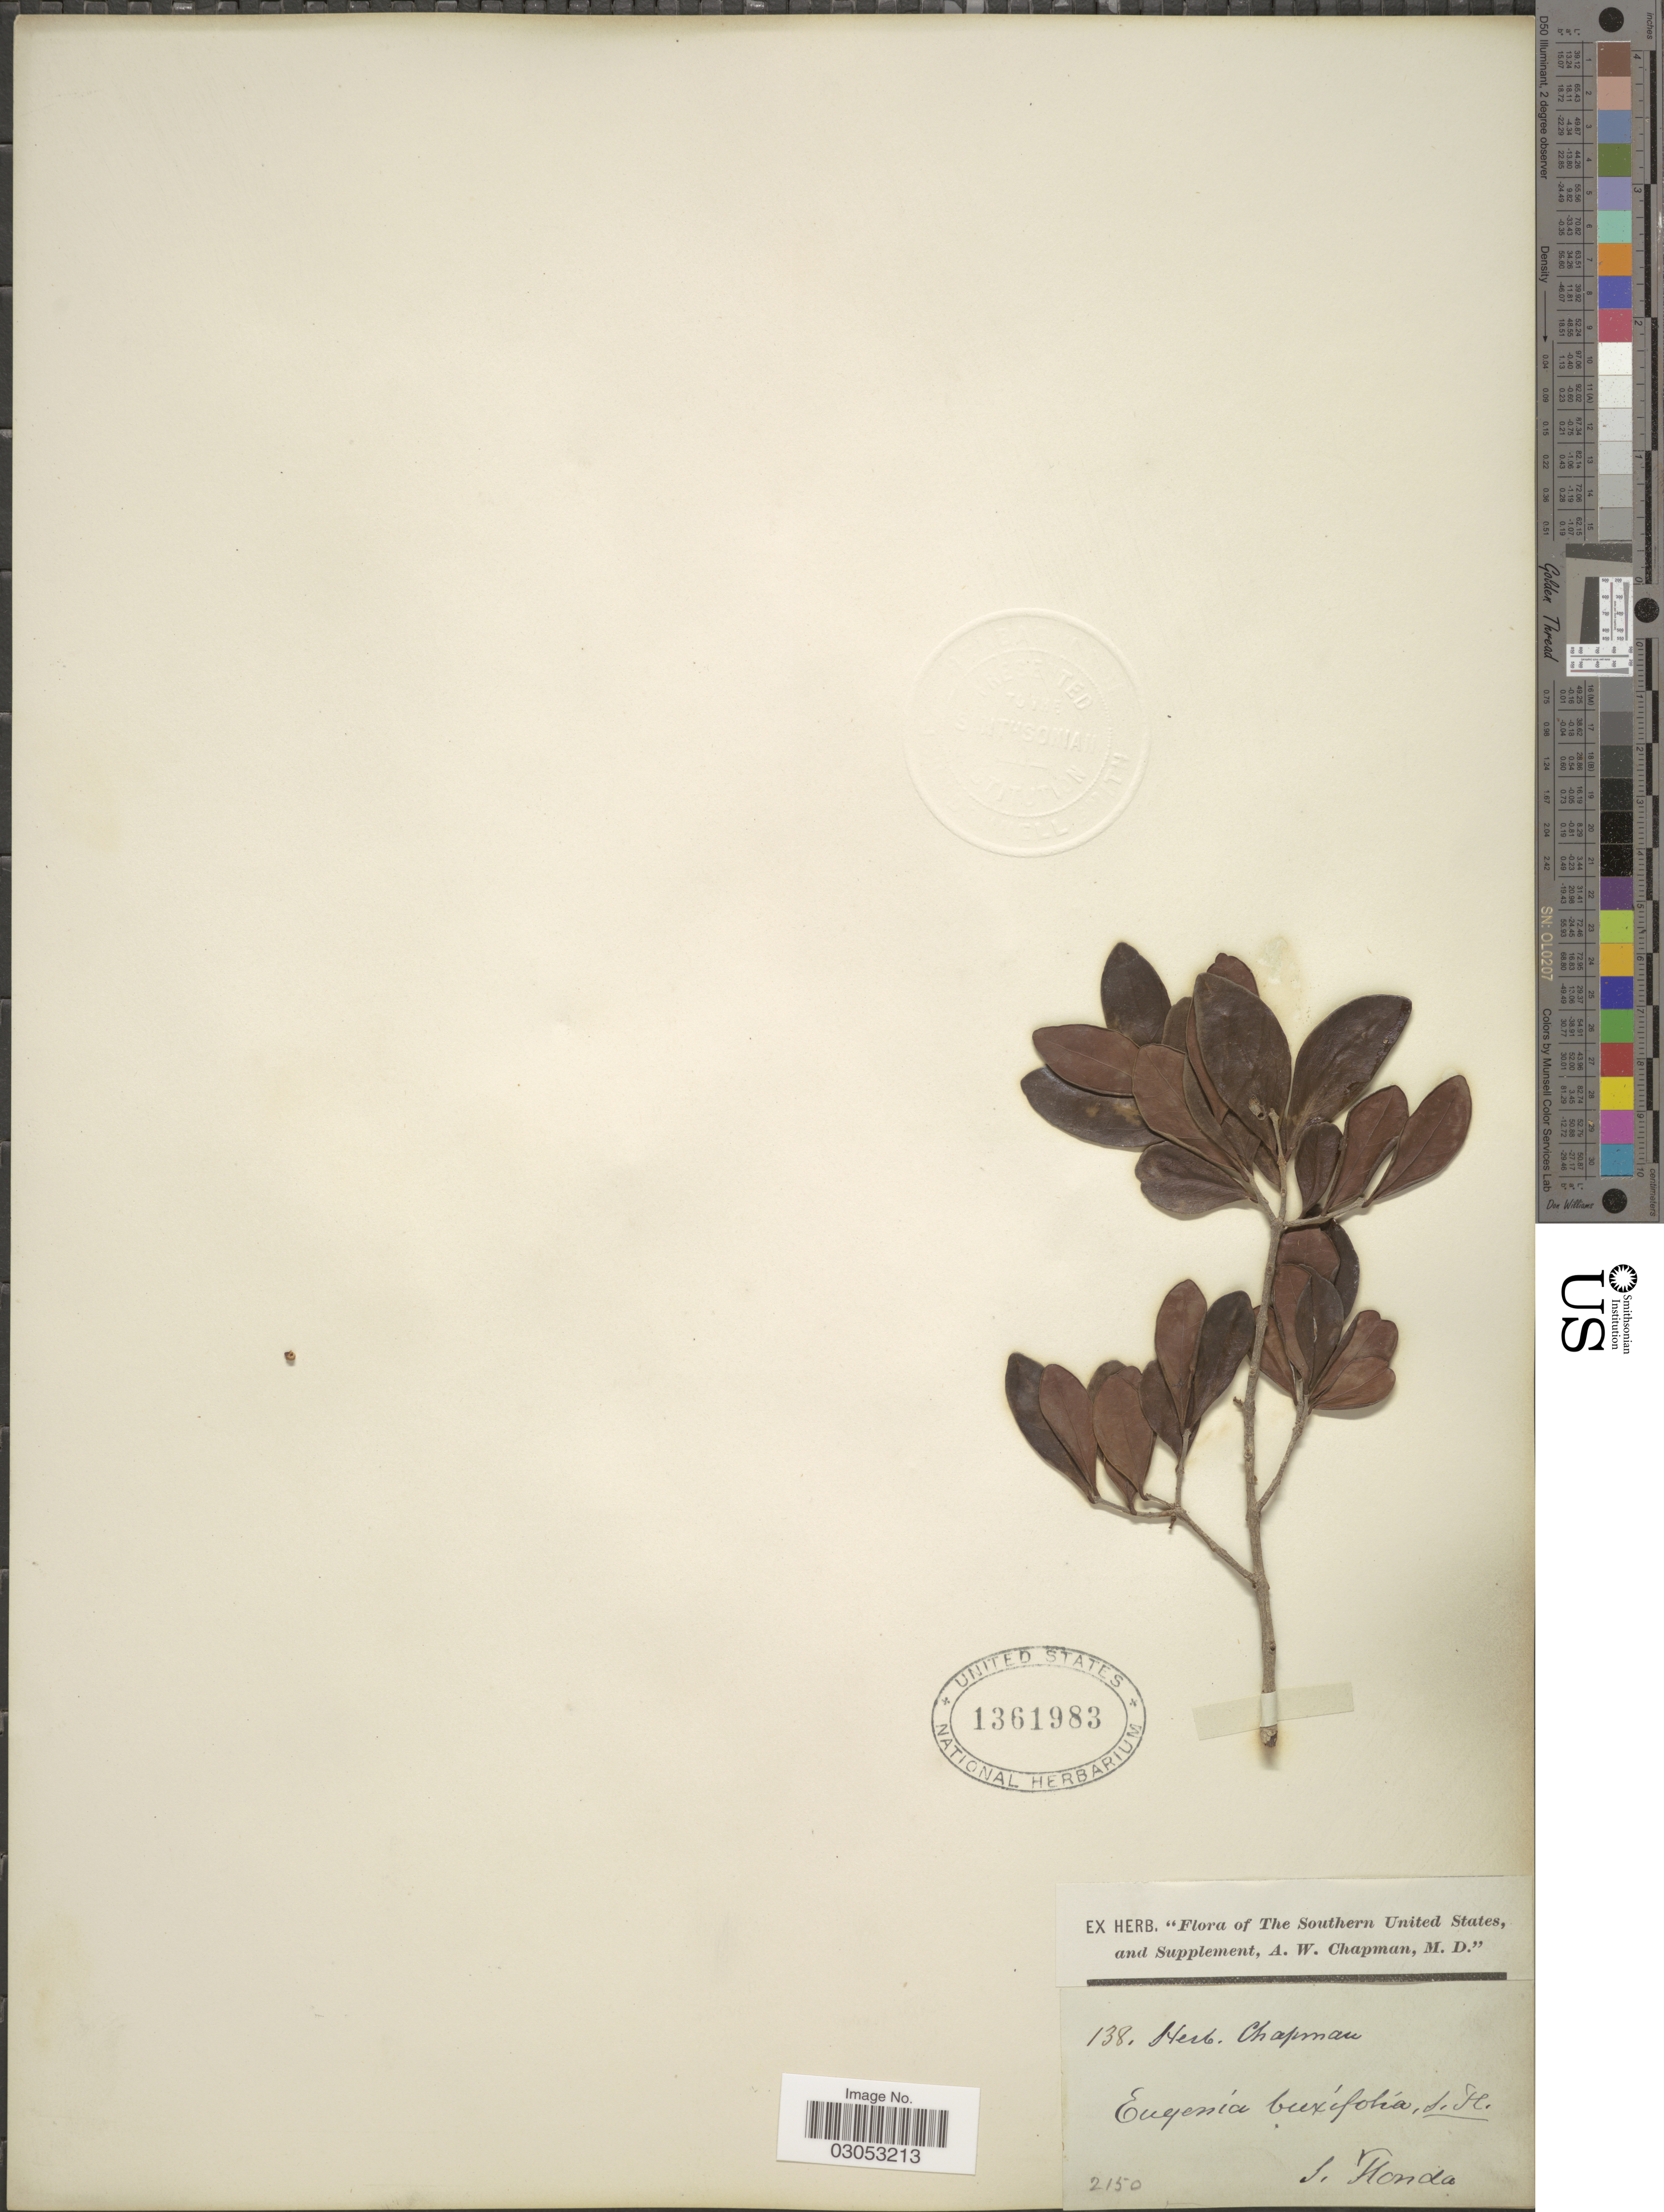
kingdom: Plantae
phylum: Tracheophyta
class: Magnoliopsida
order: Myrtales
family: Myrtaceae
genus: Eugenia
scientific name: Eugenia foetida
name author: Pers.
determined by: Strong, Mark T., (BOT), Smithsonian Institution - National Museum of Natural History (UNITED STATES)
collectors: ex herb. A.W. Chapman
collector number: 138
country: United States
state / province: Florida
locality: The Southern United States, S. Florida.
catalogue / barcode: US 1361983